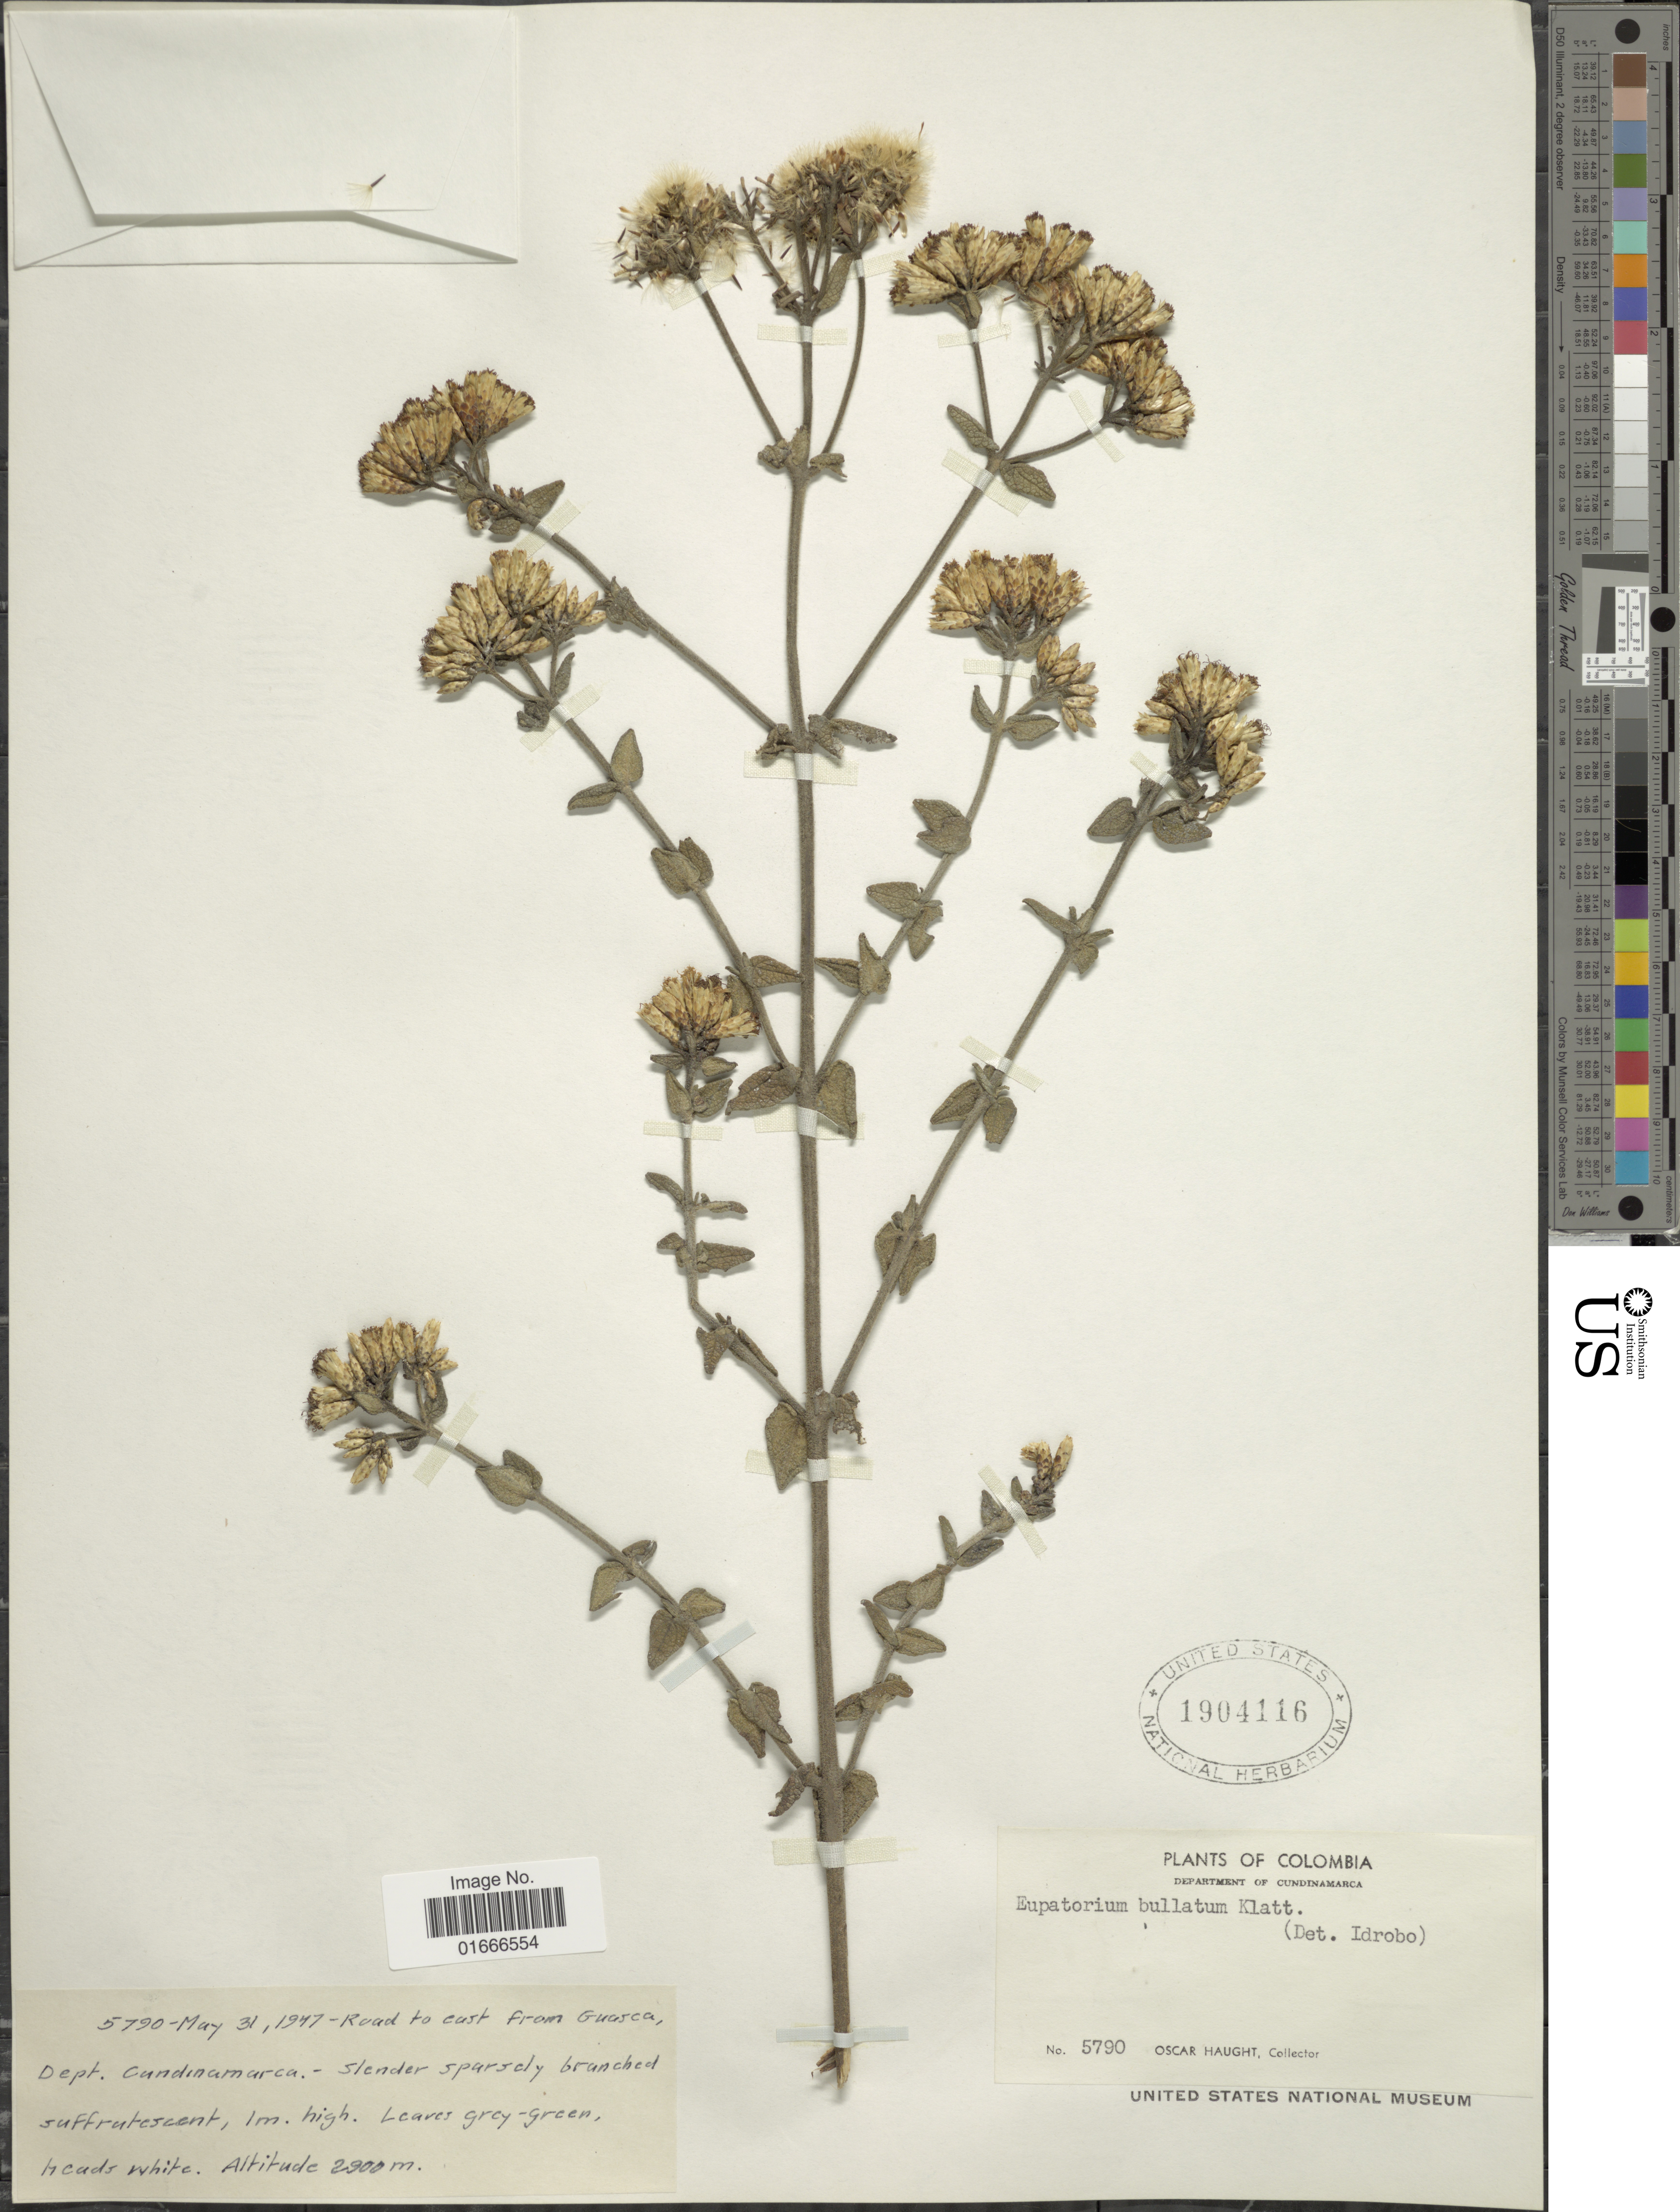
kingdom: Plantae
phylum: Tracheophyta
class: Magnoliopsida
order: Asterales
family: Asteraceae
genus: Chromolaena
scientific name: Chromolaena bullata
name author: (Klatt) R.M. King & H. Rob.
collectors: O. Haught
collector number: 5790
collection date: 1947-05-31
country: Colombia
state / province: Cundinamarca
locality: Road to east from Guasca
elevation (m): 2900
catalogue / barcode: US 1904116